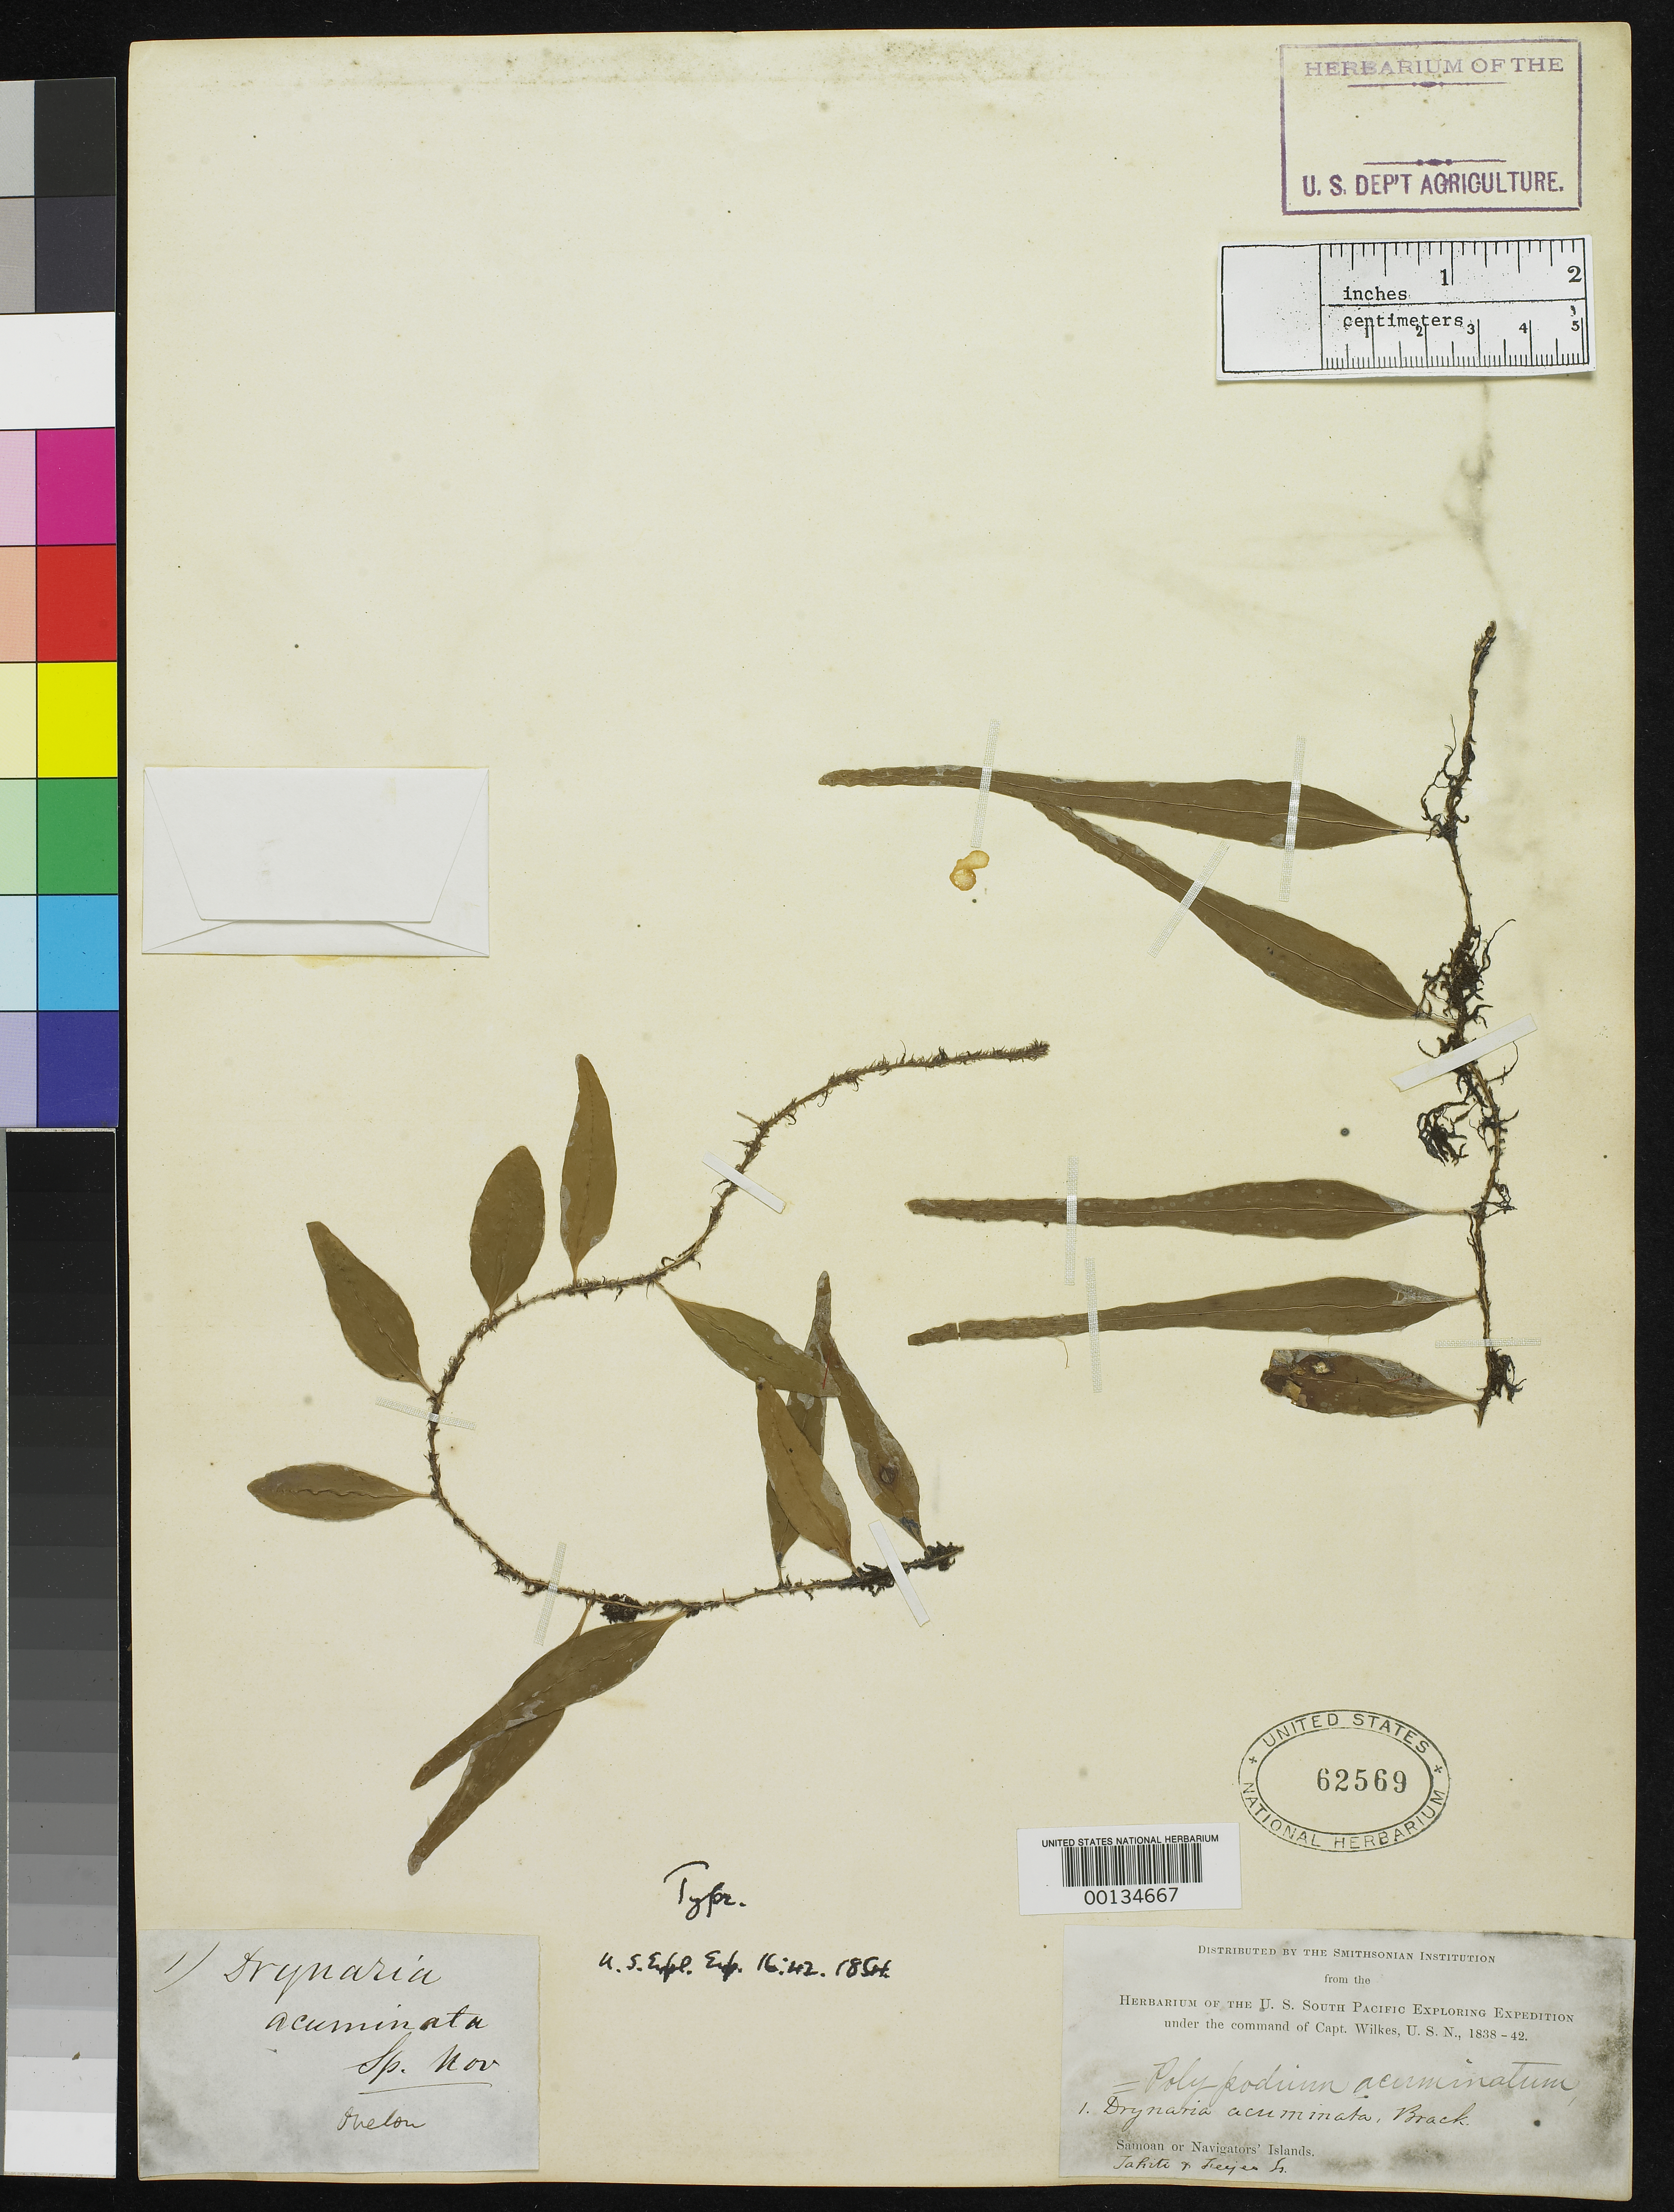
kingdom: Plantae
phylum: Tracheophyta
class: Polypodiopsida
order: Polypodiales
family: Polypodiaceae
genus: Drynaria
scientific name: Drynaria acuminata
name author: Brack. in Wilkes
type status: Holotype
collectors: Wilkes Explor. Exped.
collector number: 1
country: French Polynesia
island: Tahiti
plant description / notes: The species is not from Tahiti: no other collections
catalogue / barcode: US 62569